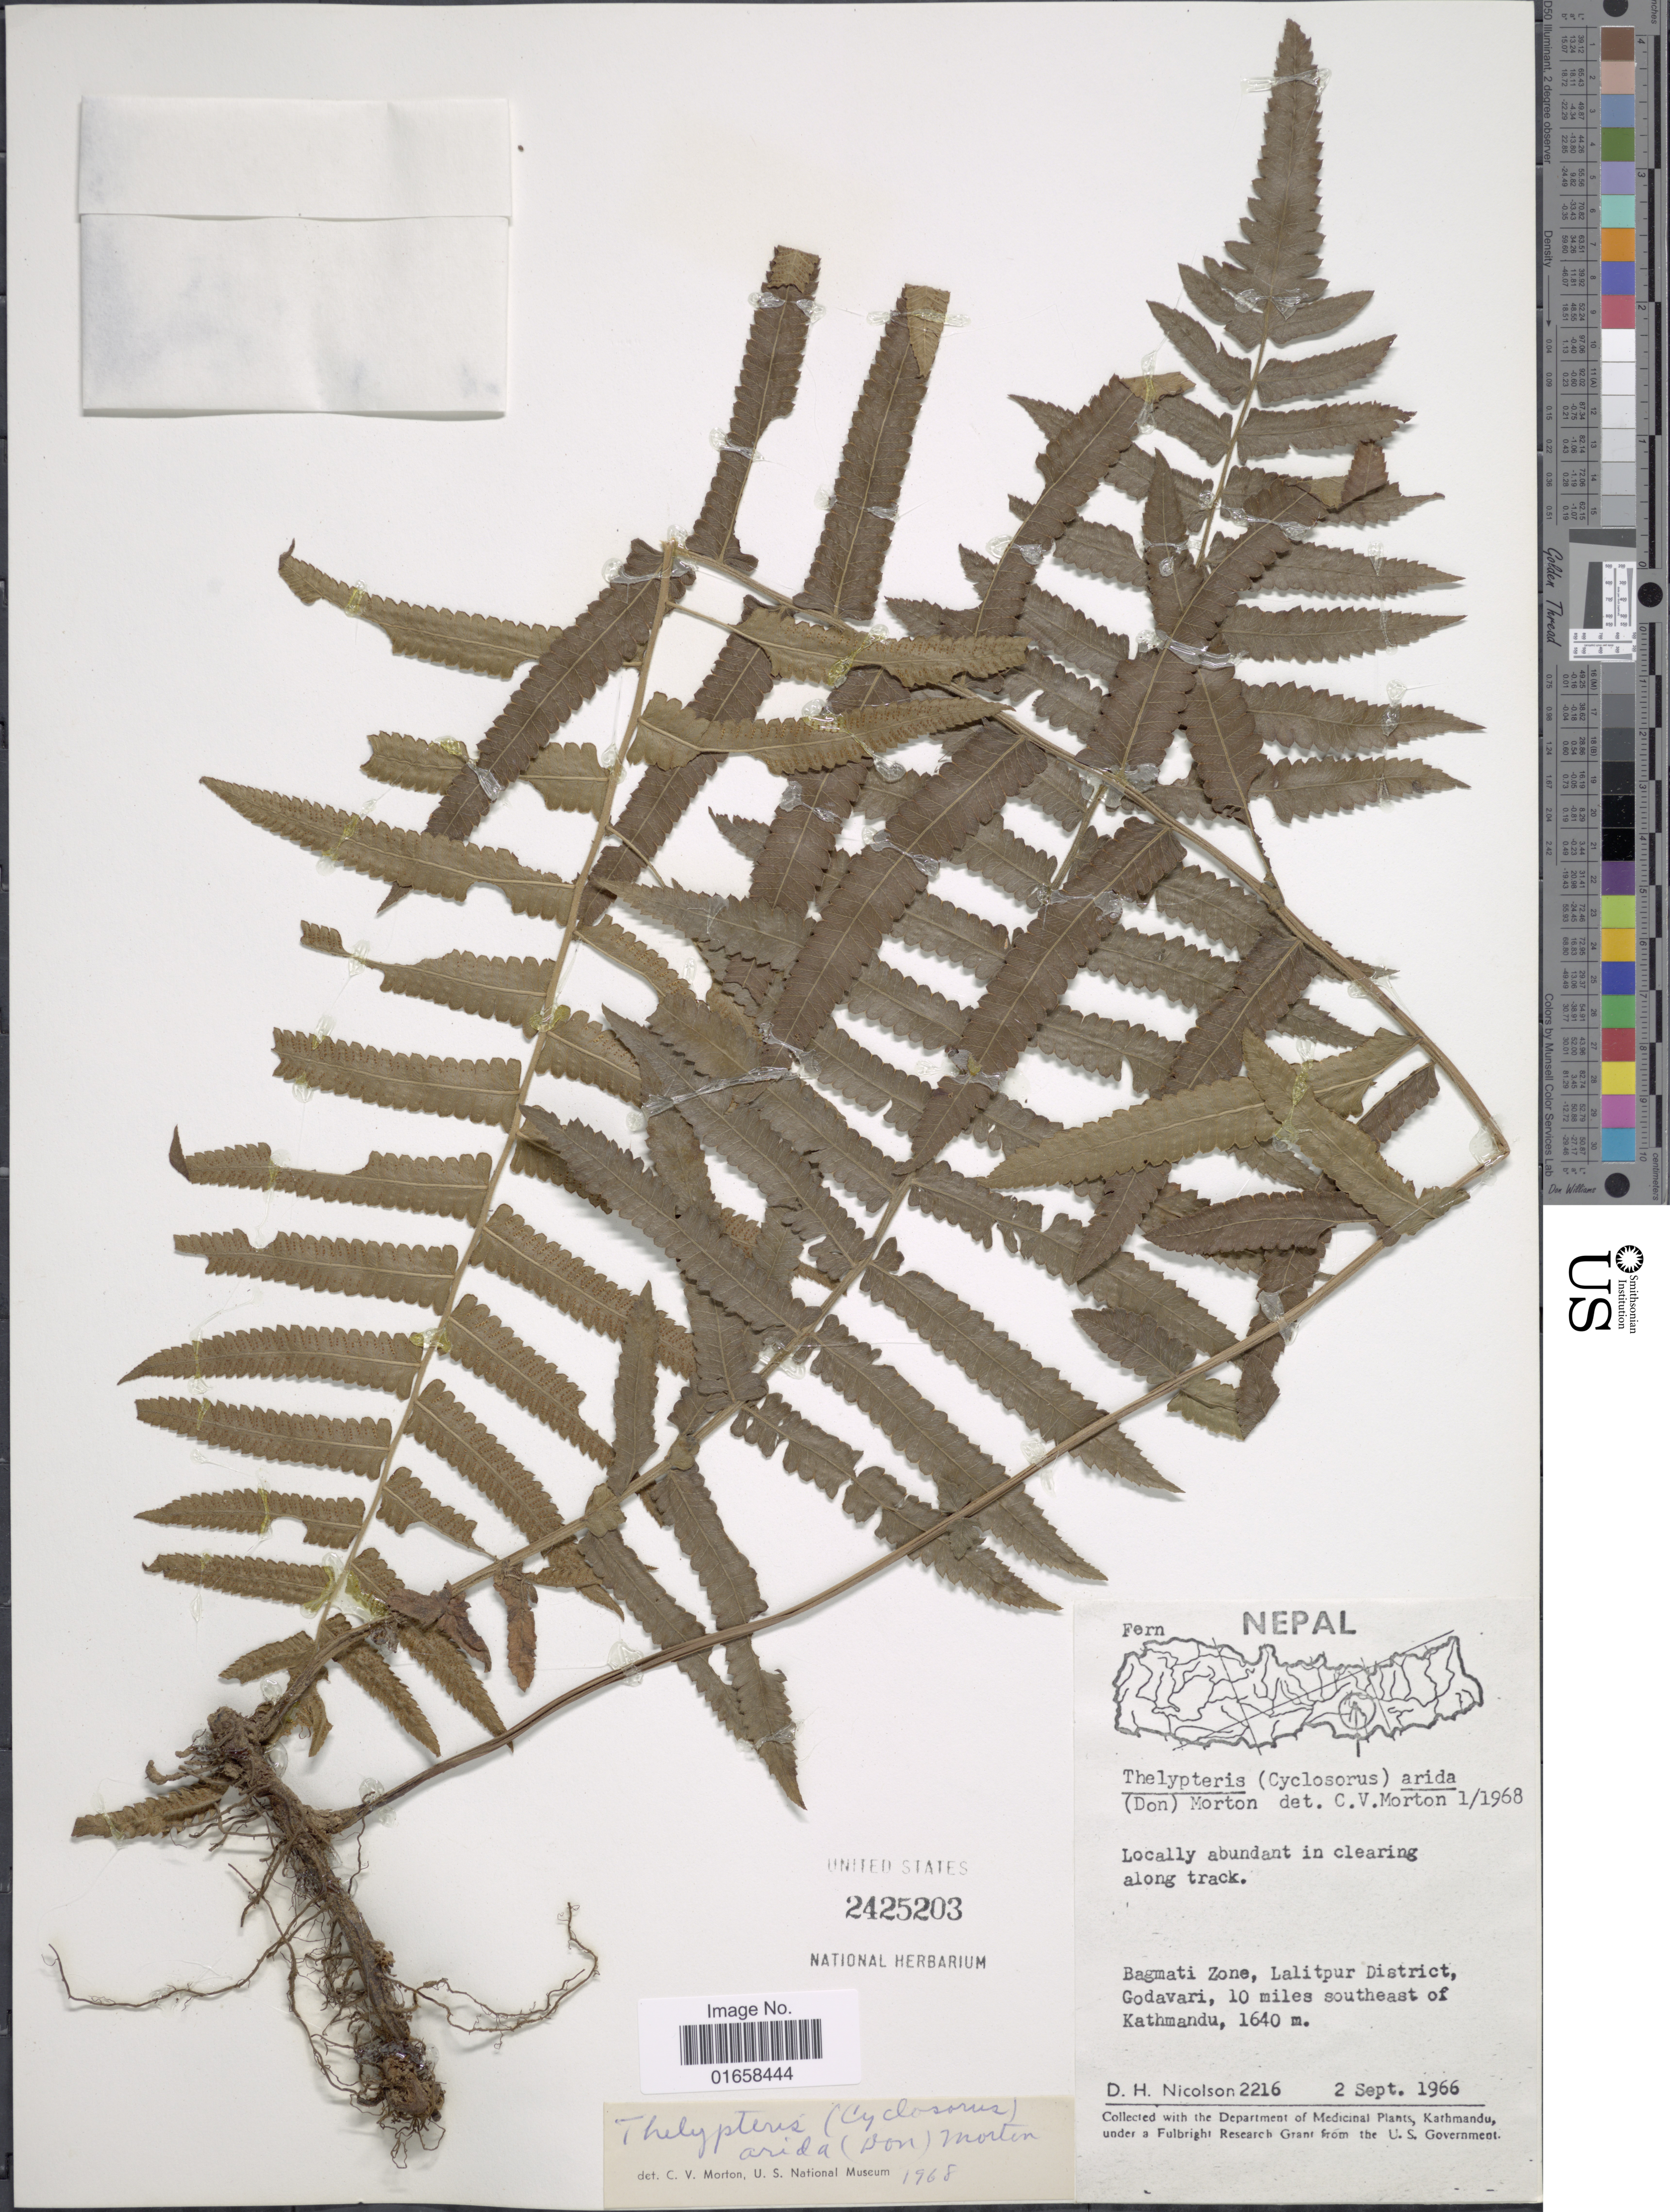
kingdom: Plantae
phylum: Tracheophyta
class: Polypodiopsida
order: Polypodiales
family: Thelypteridaceae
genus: Christella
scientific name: Christella arida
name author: (D. Don) Holttum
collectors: D. H. Nicolson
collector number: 2216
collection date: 1966-09-02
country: Nepal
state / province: Bagmati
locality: Nepal. Bagmati Zone, Lalitpur District, Godavari, 10 miles southeast of Kathmandu.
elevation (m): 1640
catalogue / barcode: US 2425203